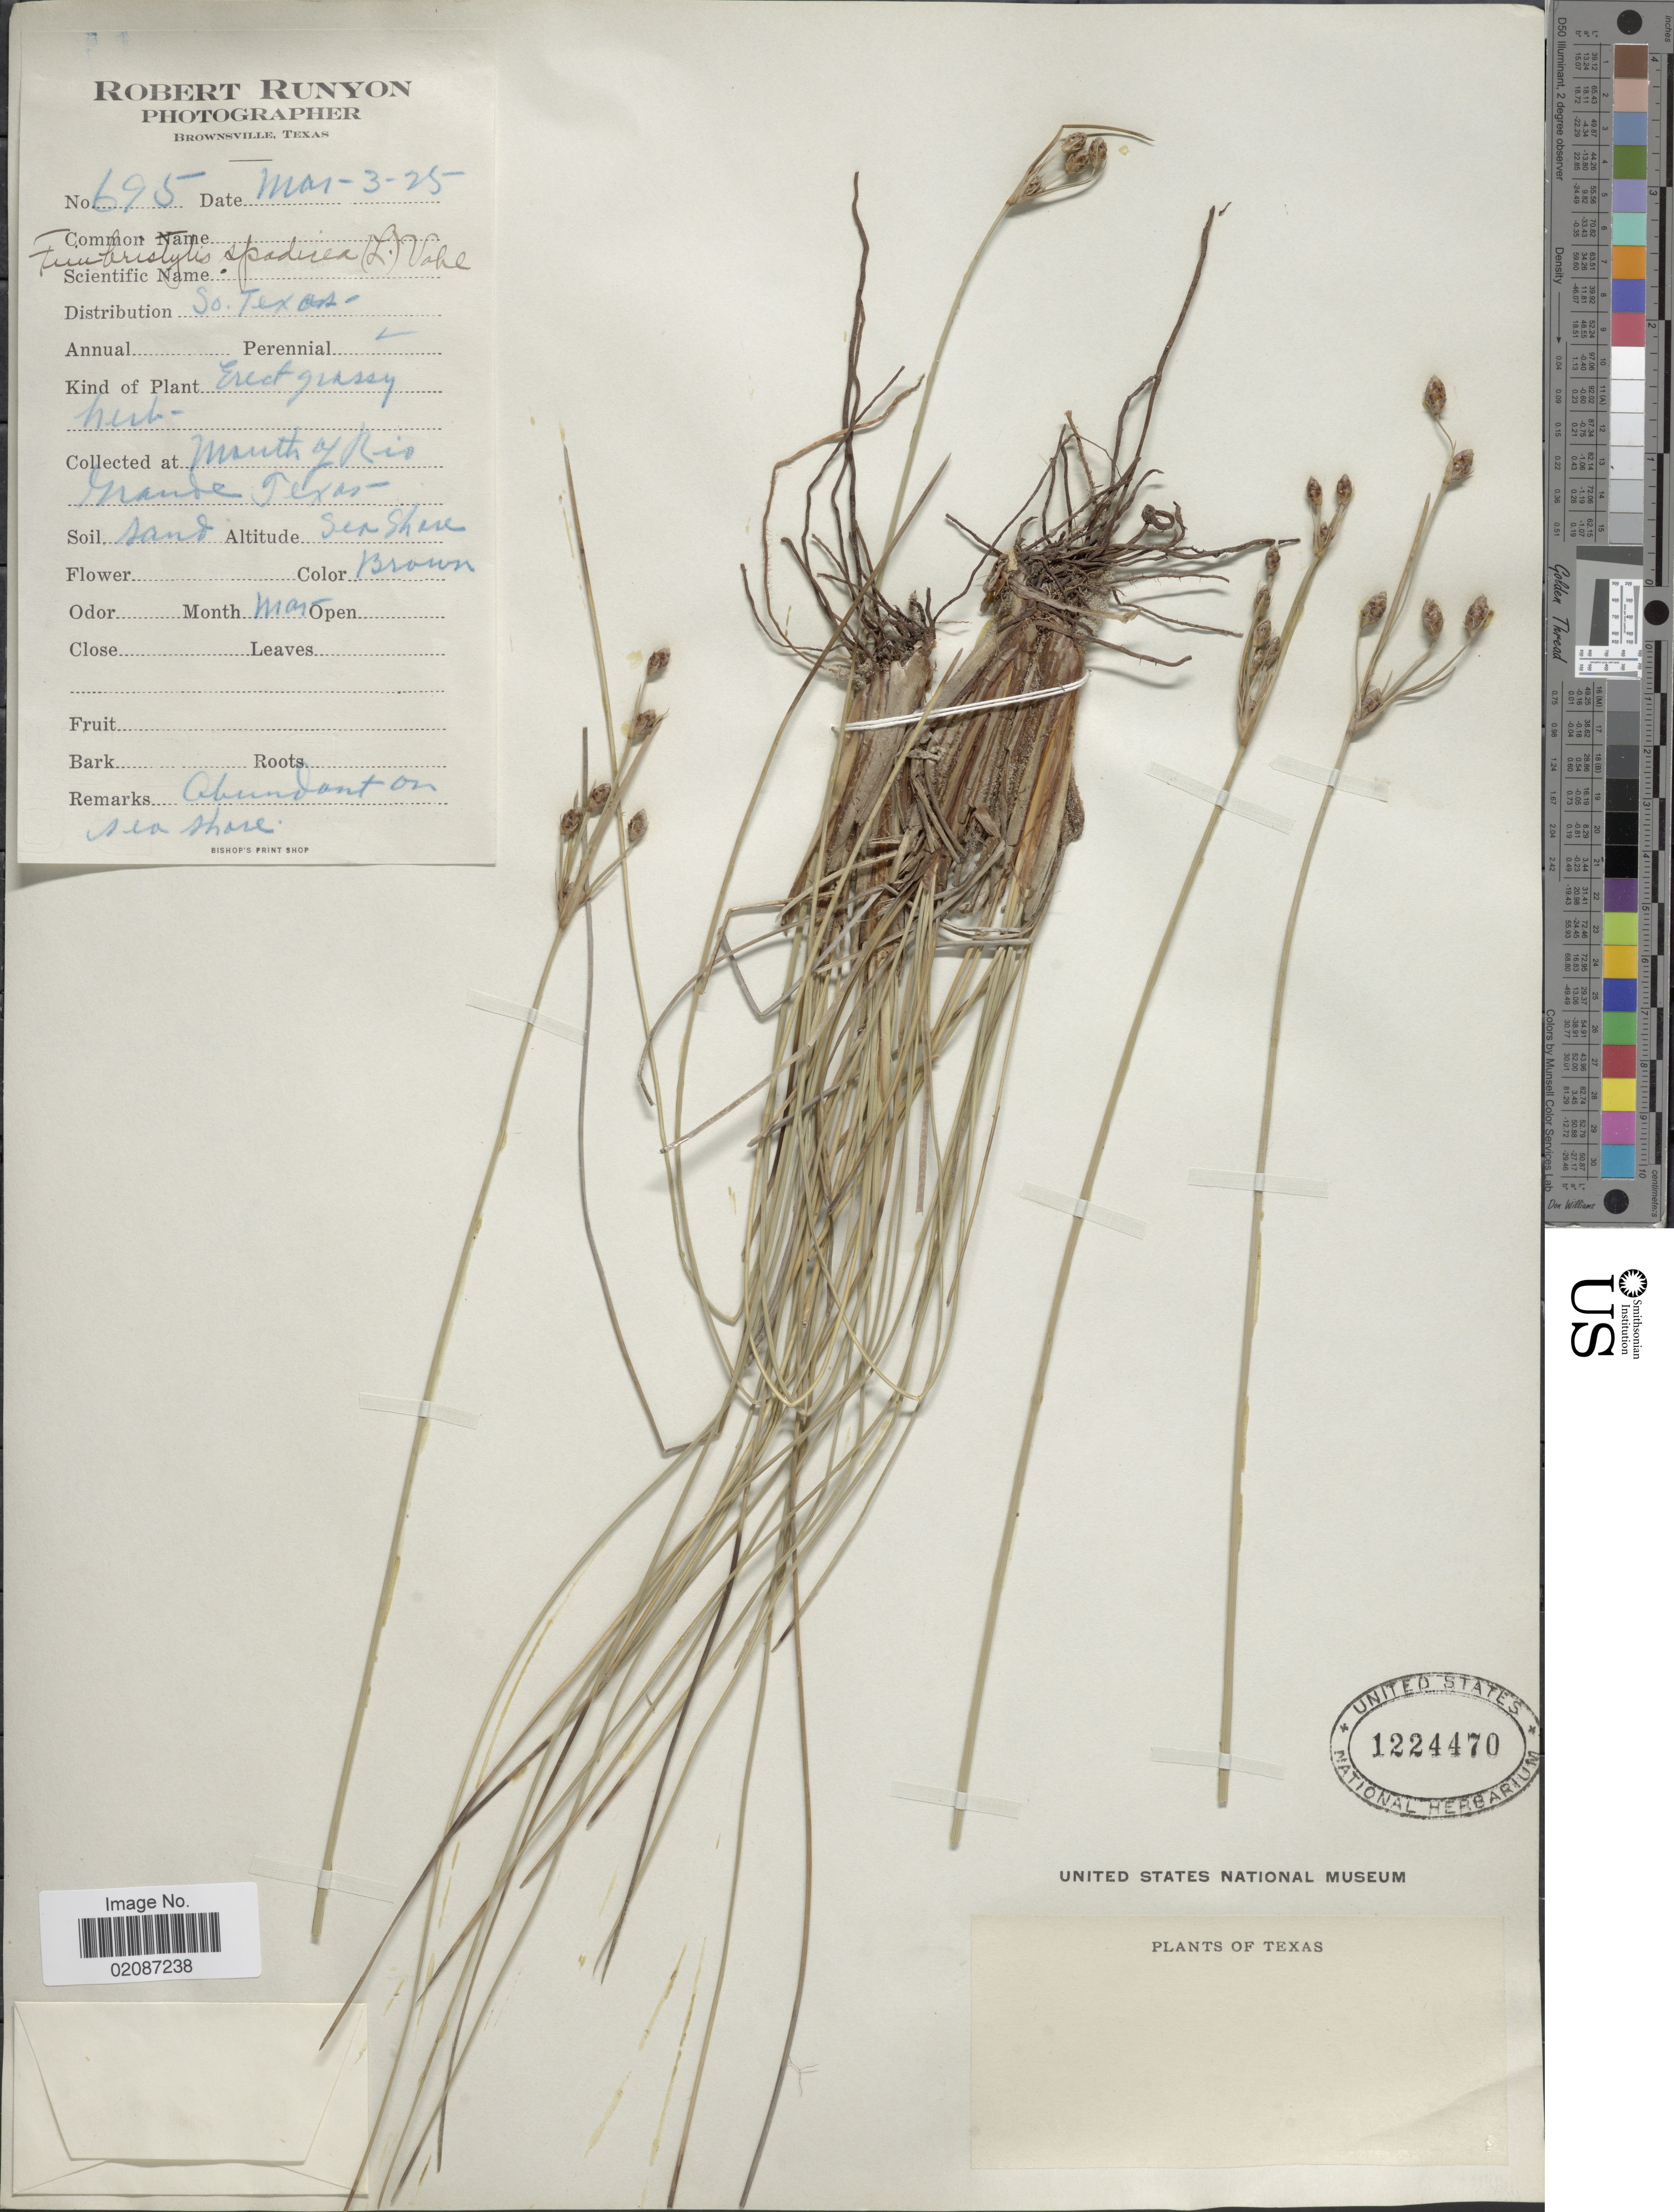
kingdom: Plantae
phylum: Tracheophyta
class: Liliopsida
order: Poales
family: Cyperaceae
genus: Fimbristylis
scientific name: Fimbristylis castanea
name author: (Michx.) Vahl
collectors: R. Runyon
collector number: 695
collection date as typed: Transcribed d/m/y: 3/3/25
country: United States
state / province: Texas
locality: Mouth of Rio Grande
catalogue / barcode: US 1224470